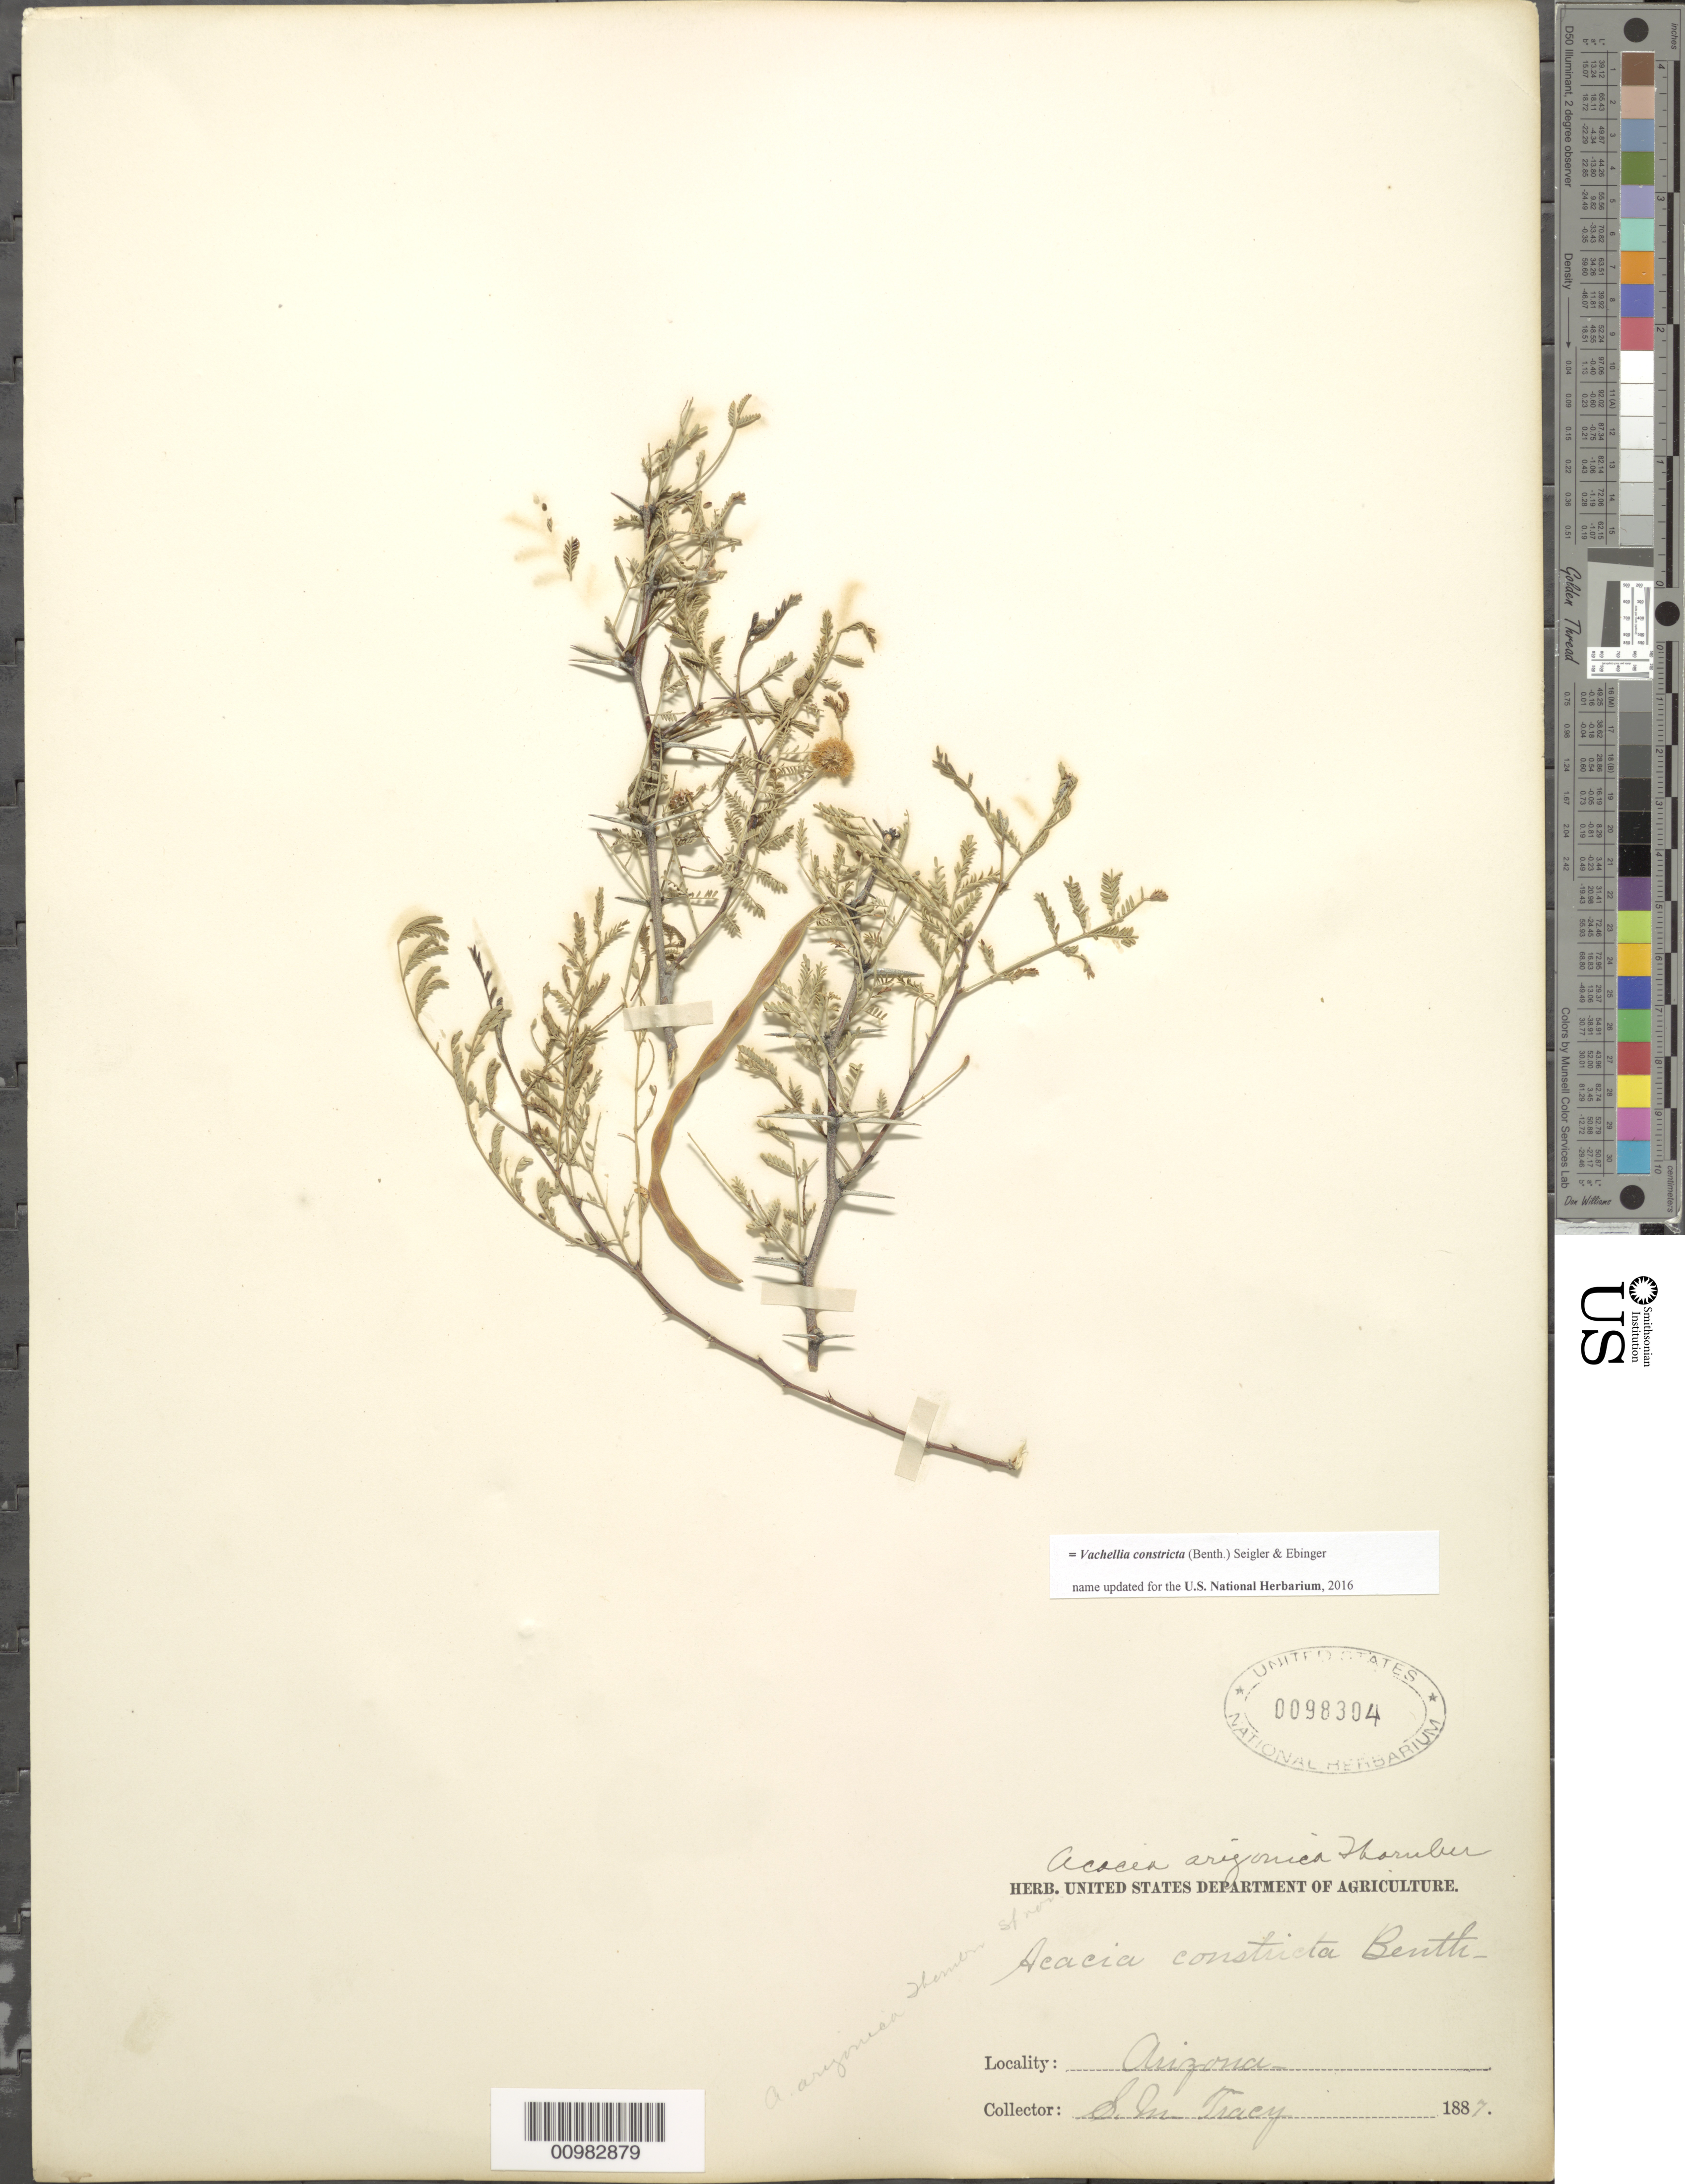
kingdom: Plantae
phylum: Tracheophyta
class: Magnoliopsida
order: Fabales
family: Fabaceae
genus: Vachellia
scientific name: Vachellia constricta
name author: (Benth.) Seigler & Ebinger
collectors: J. Tracy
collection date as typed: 1887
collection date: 1887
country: United States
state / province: Arizona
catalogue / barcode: US 98304